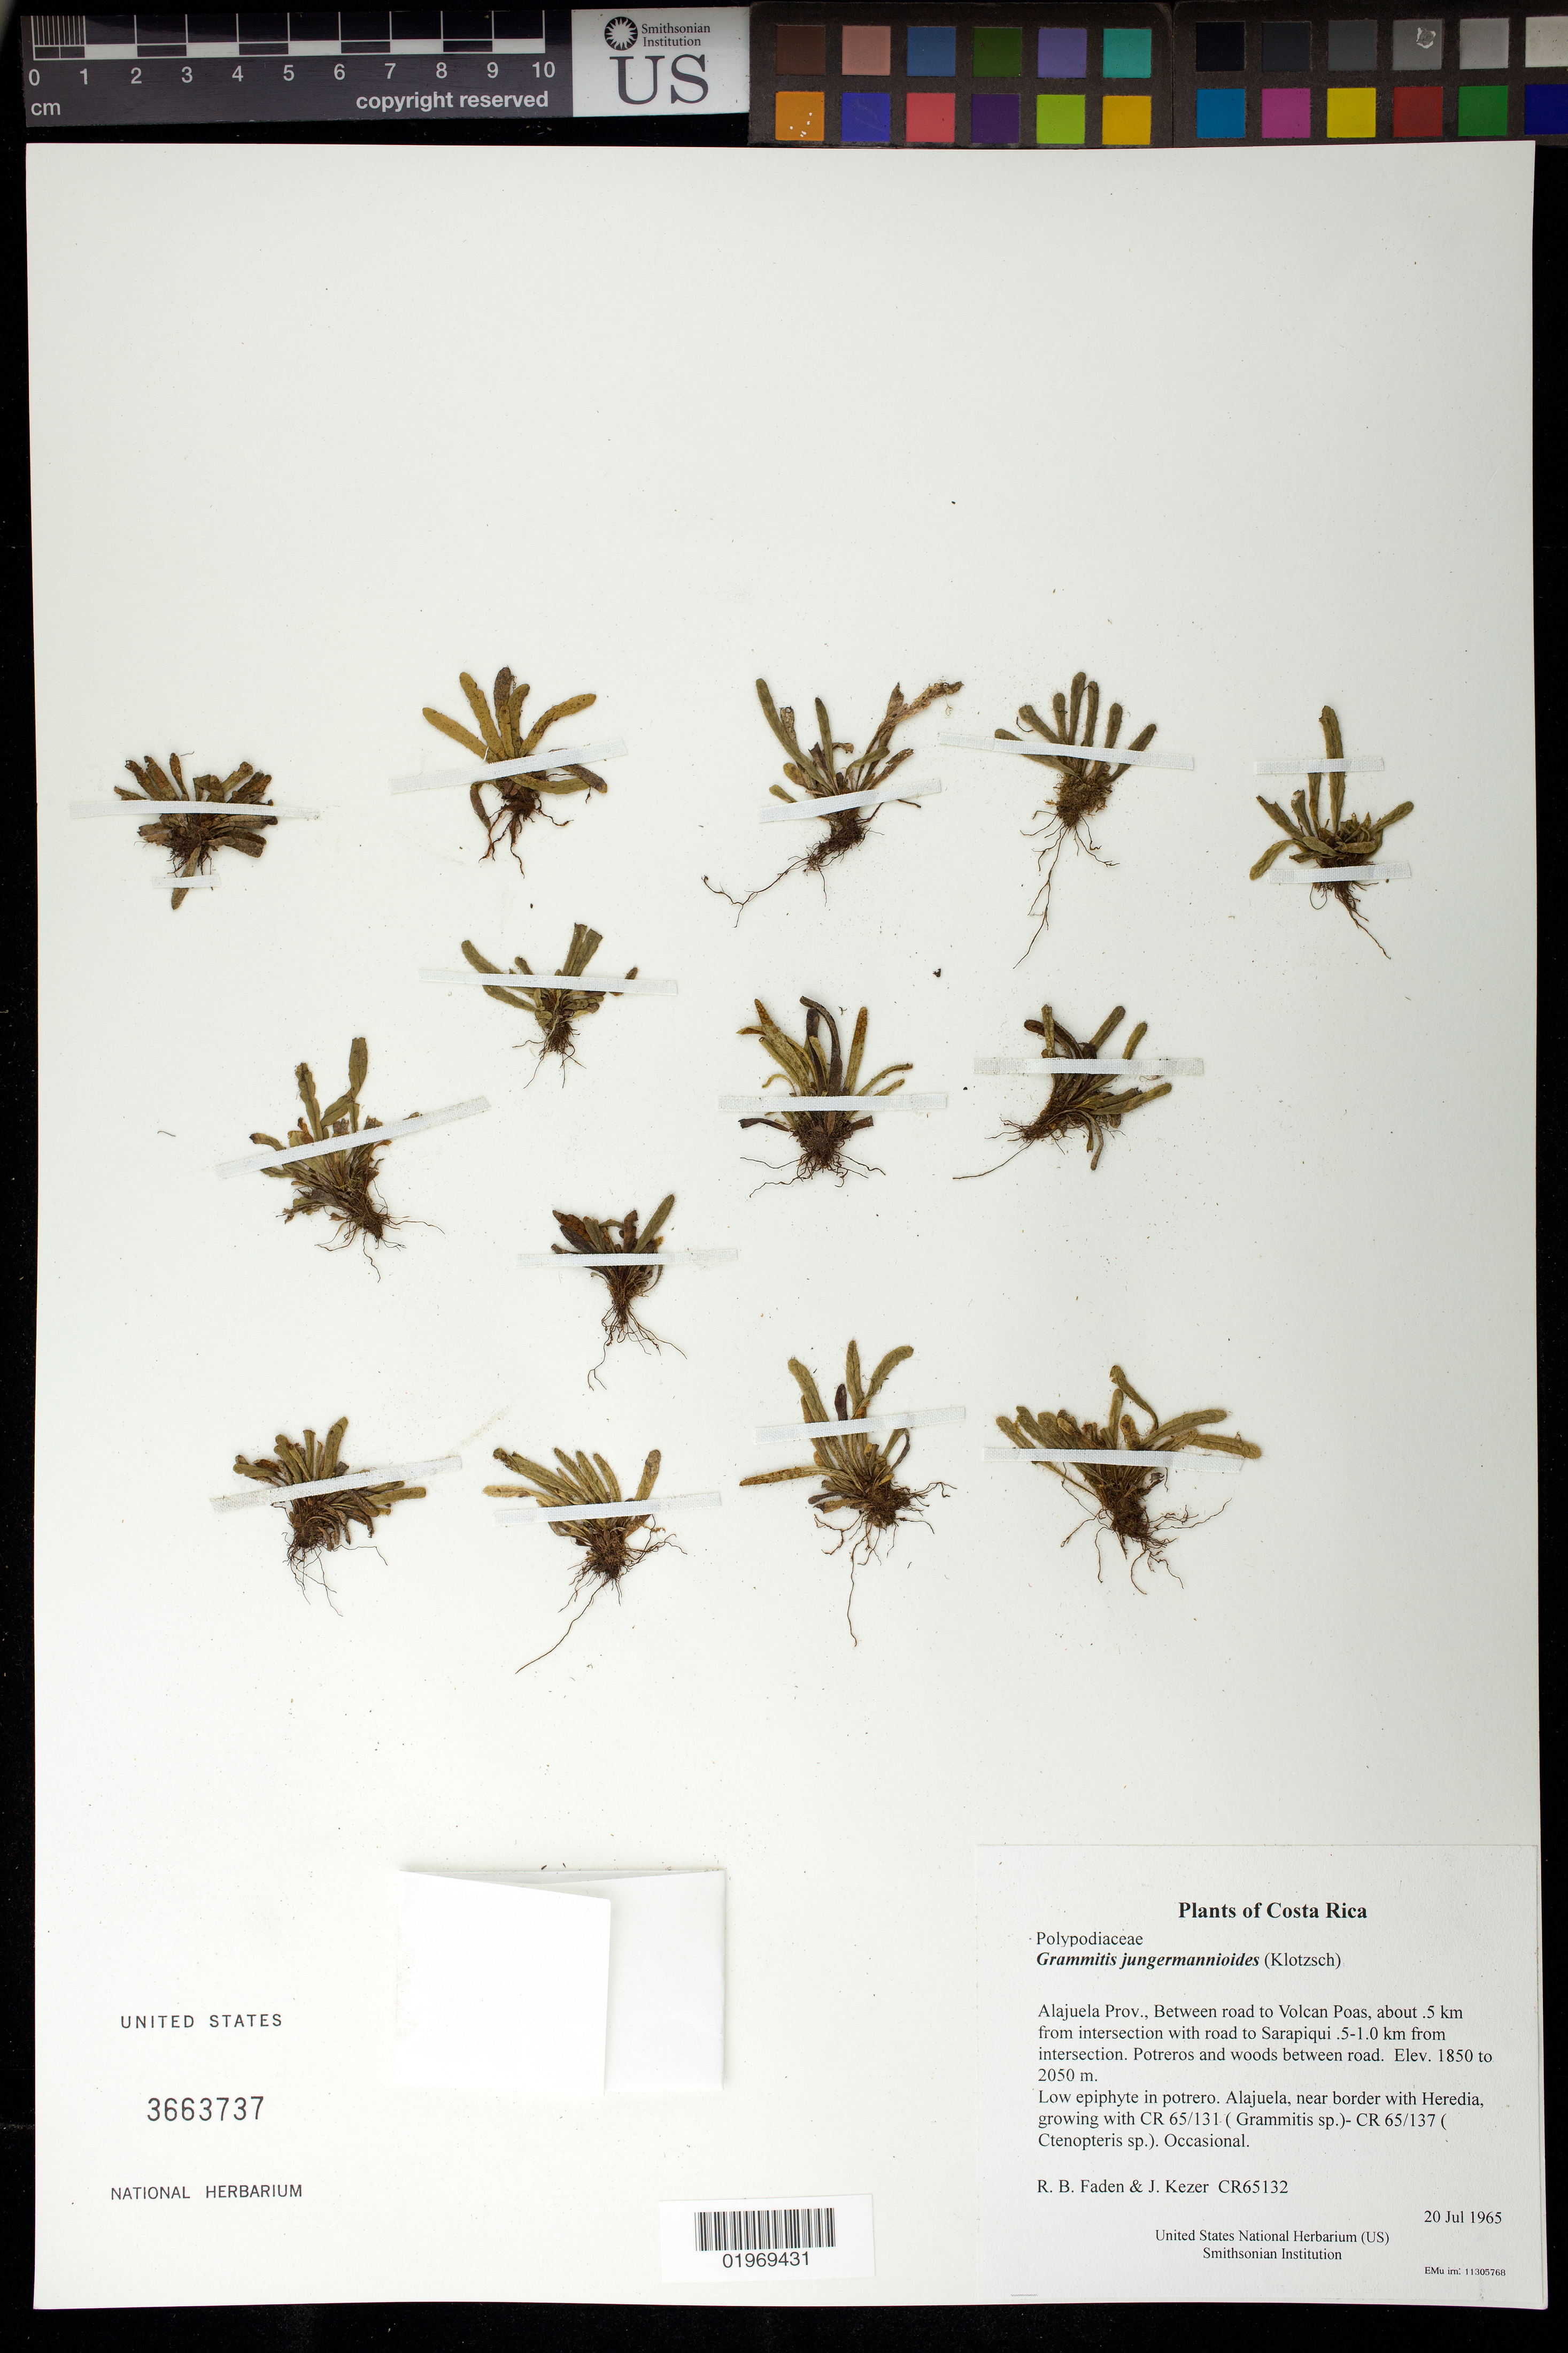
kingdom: Plantae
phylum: Tracheophyta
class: Polypodiopsida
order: Polypodiales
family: Polypodiaceae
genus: Grammitis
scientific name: Grammitis jungermannioides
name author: (Klotzsch) Ching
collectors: R. B. Faden & J. Kezer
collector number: CR65132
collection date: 1965-07-20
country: Costa Rica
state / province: Alajuela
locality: Between road to Volcan Poas, about .5 km from intersection with road to Sarapiqui .5-1.0 km from intersection. Potreros and woods between road.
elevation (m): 1850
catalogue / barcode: US 3663737